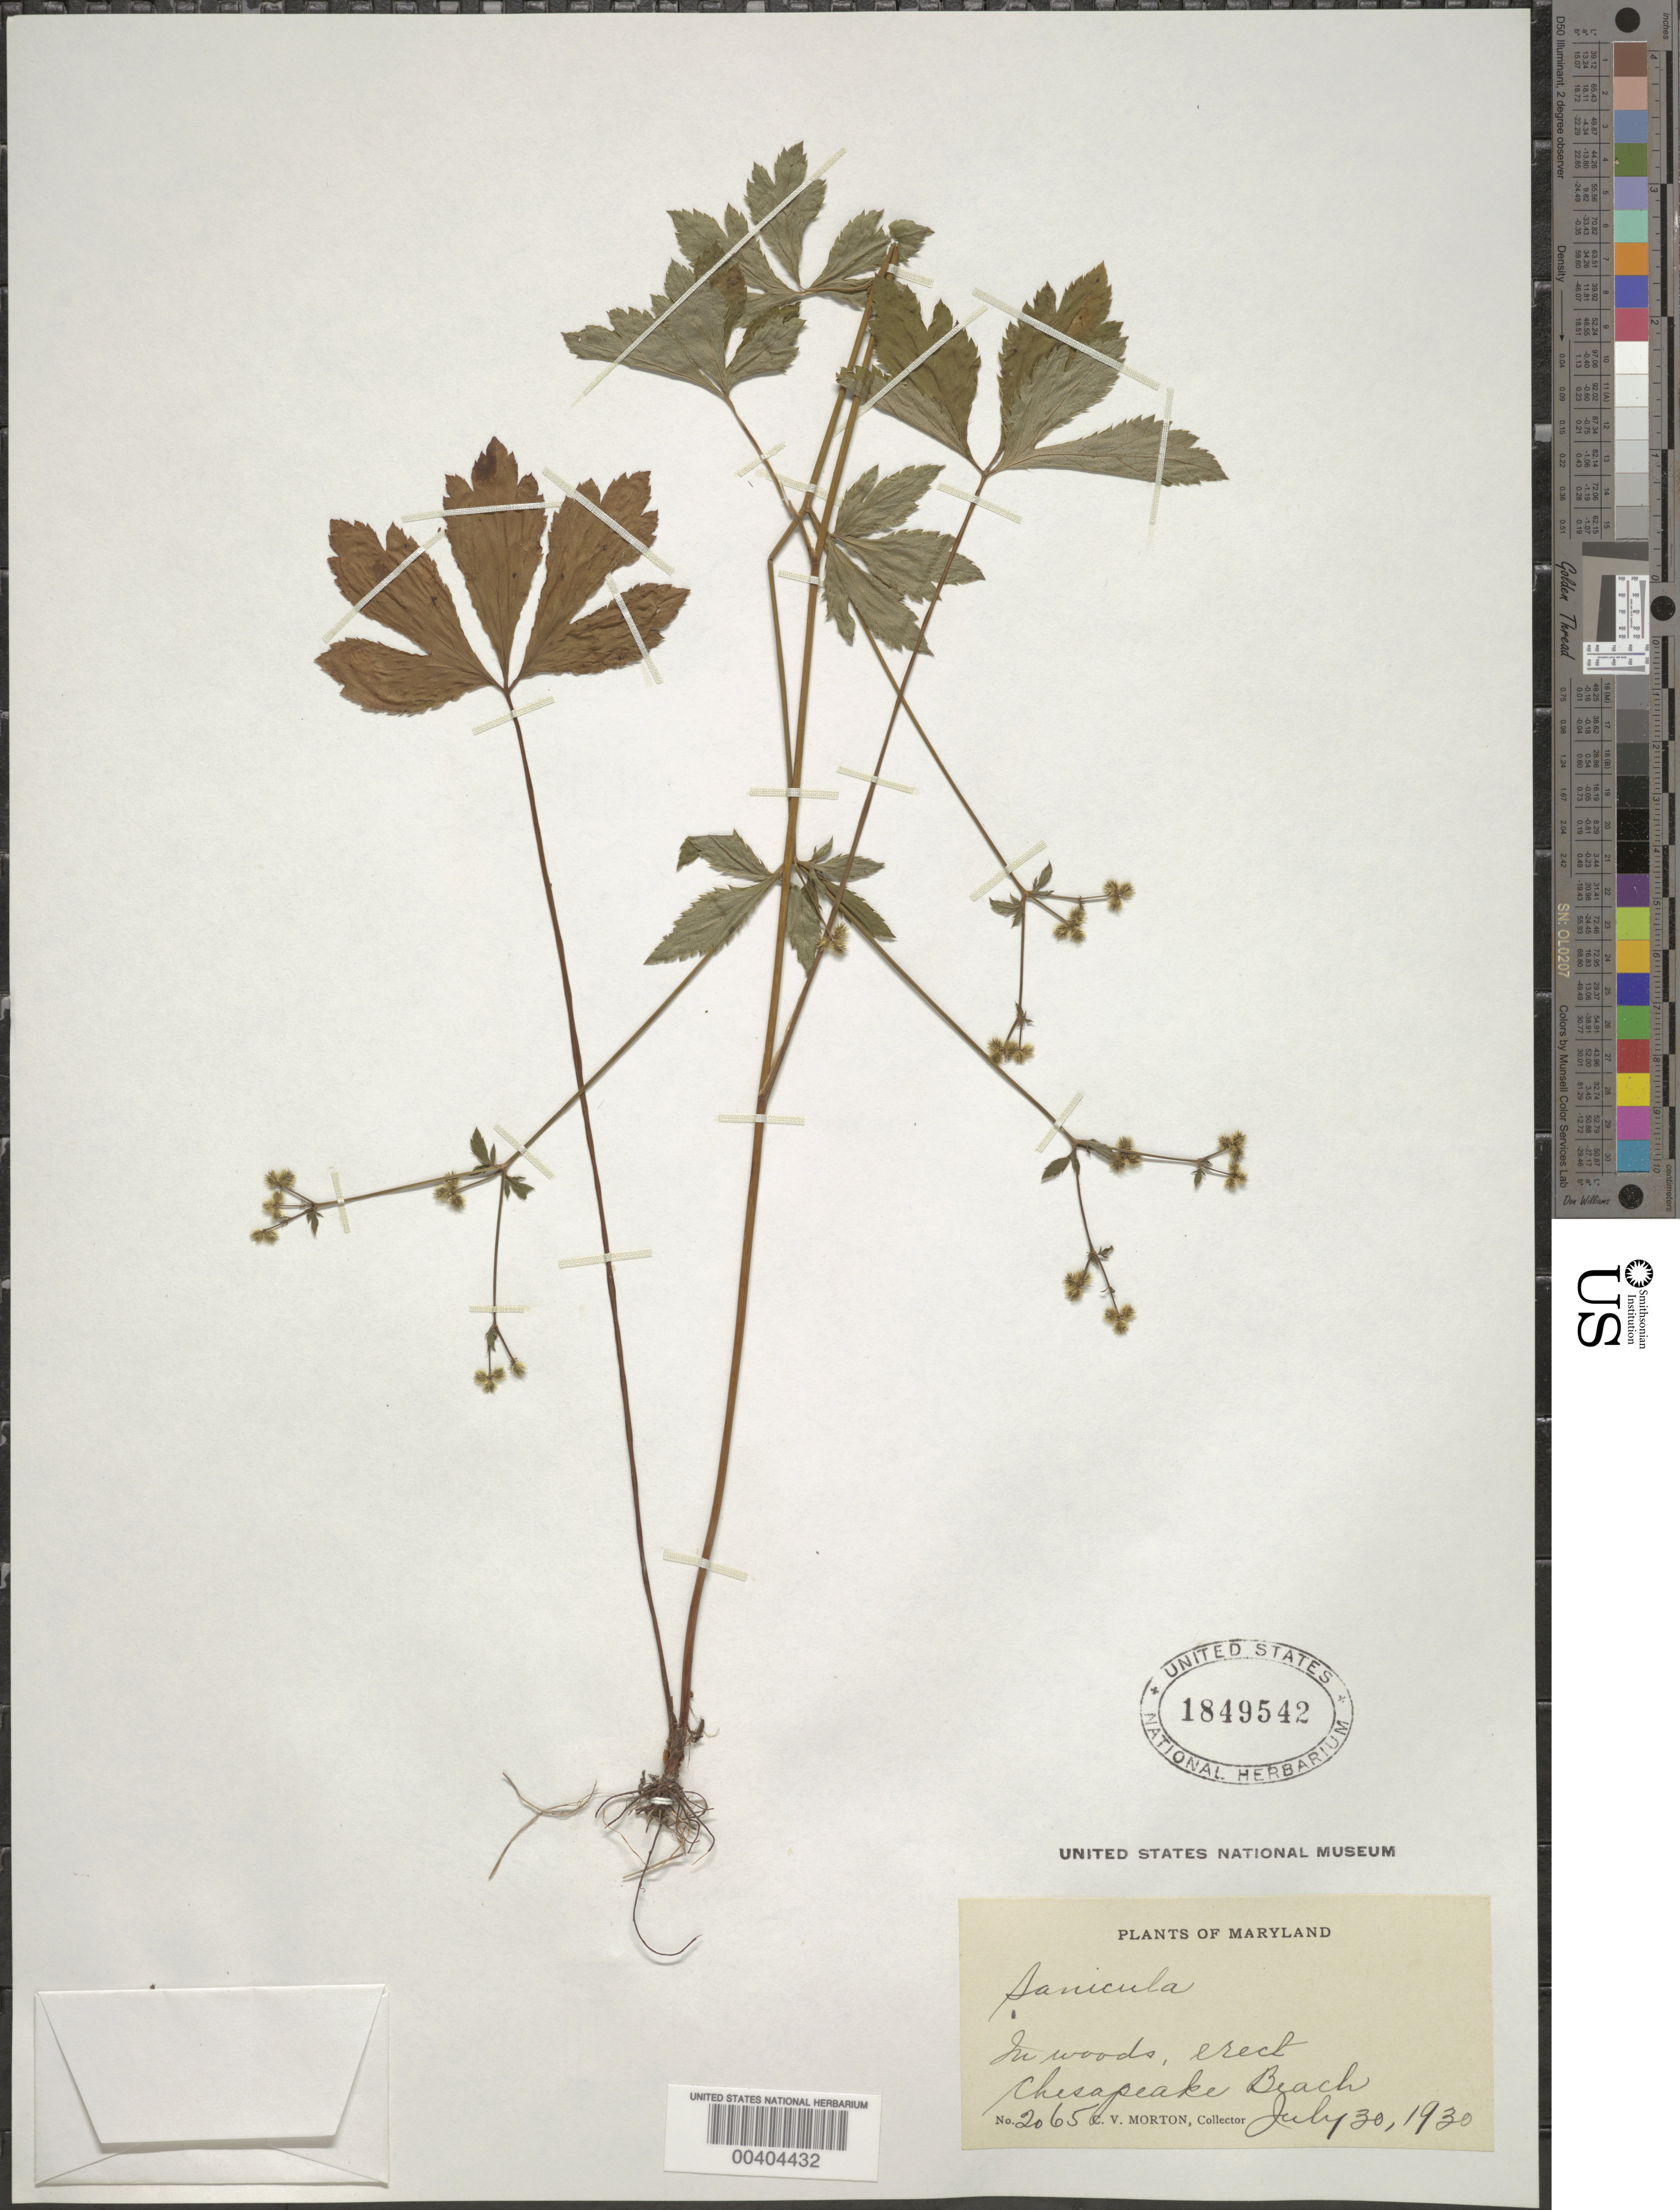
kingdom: Plantae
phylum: Tracheophyta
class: Magnoliopsida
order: Apiales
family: Apiaceae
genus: Sanicula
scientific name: Sanicula canadensis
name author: L.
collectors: C. V. Morton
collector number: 2065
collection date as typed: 30 Jul 1930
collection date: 1930-07-30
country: United States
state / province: Maryland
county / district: Calvert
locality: Chesapeake Beach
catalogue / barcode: US 1849542